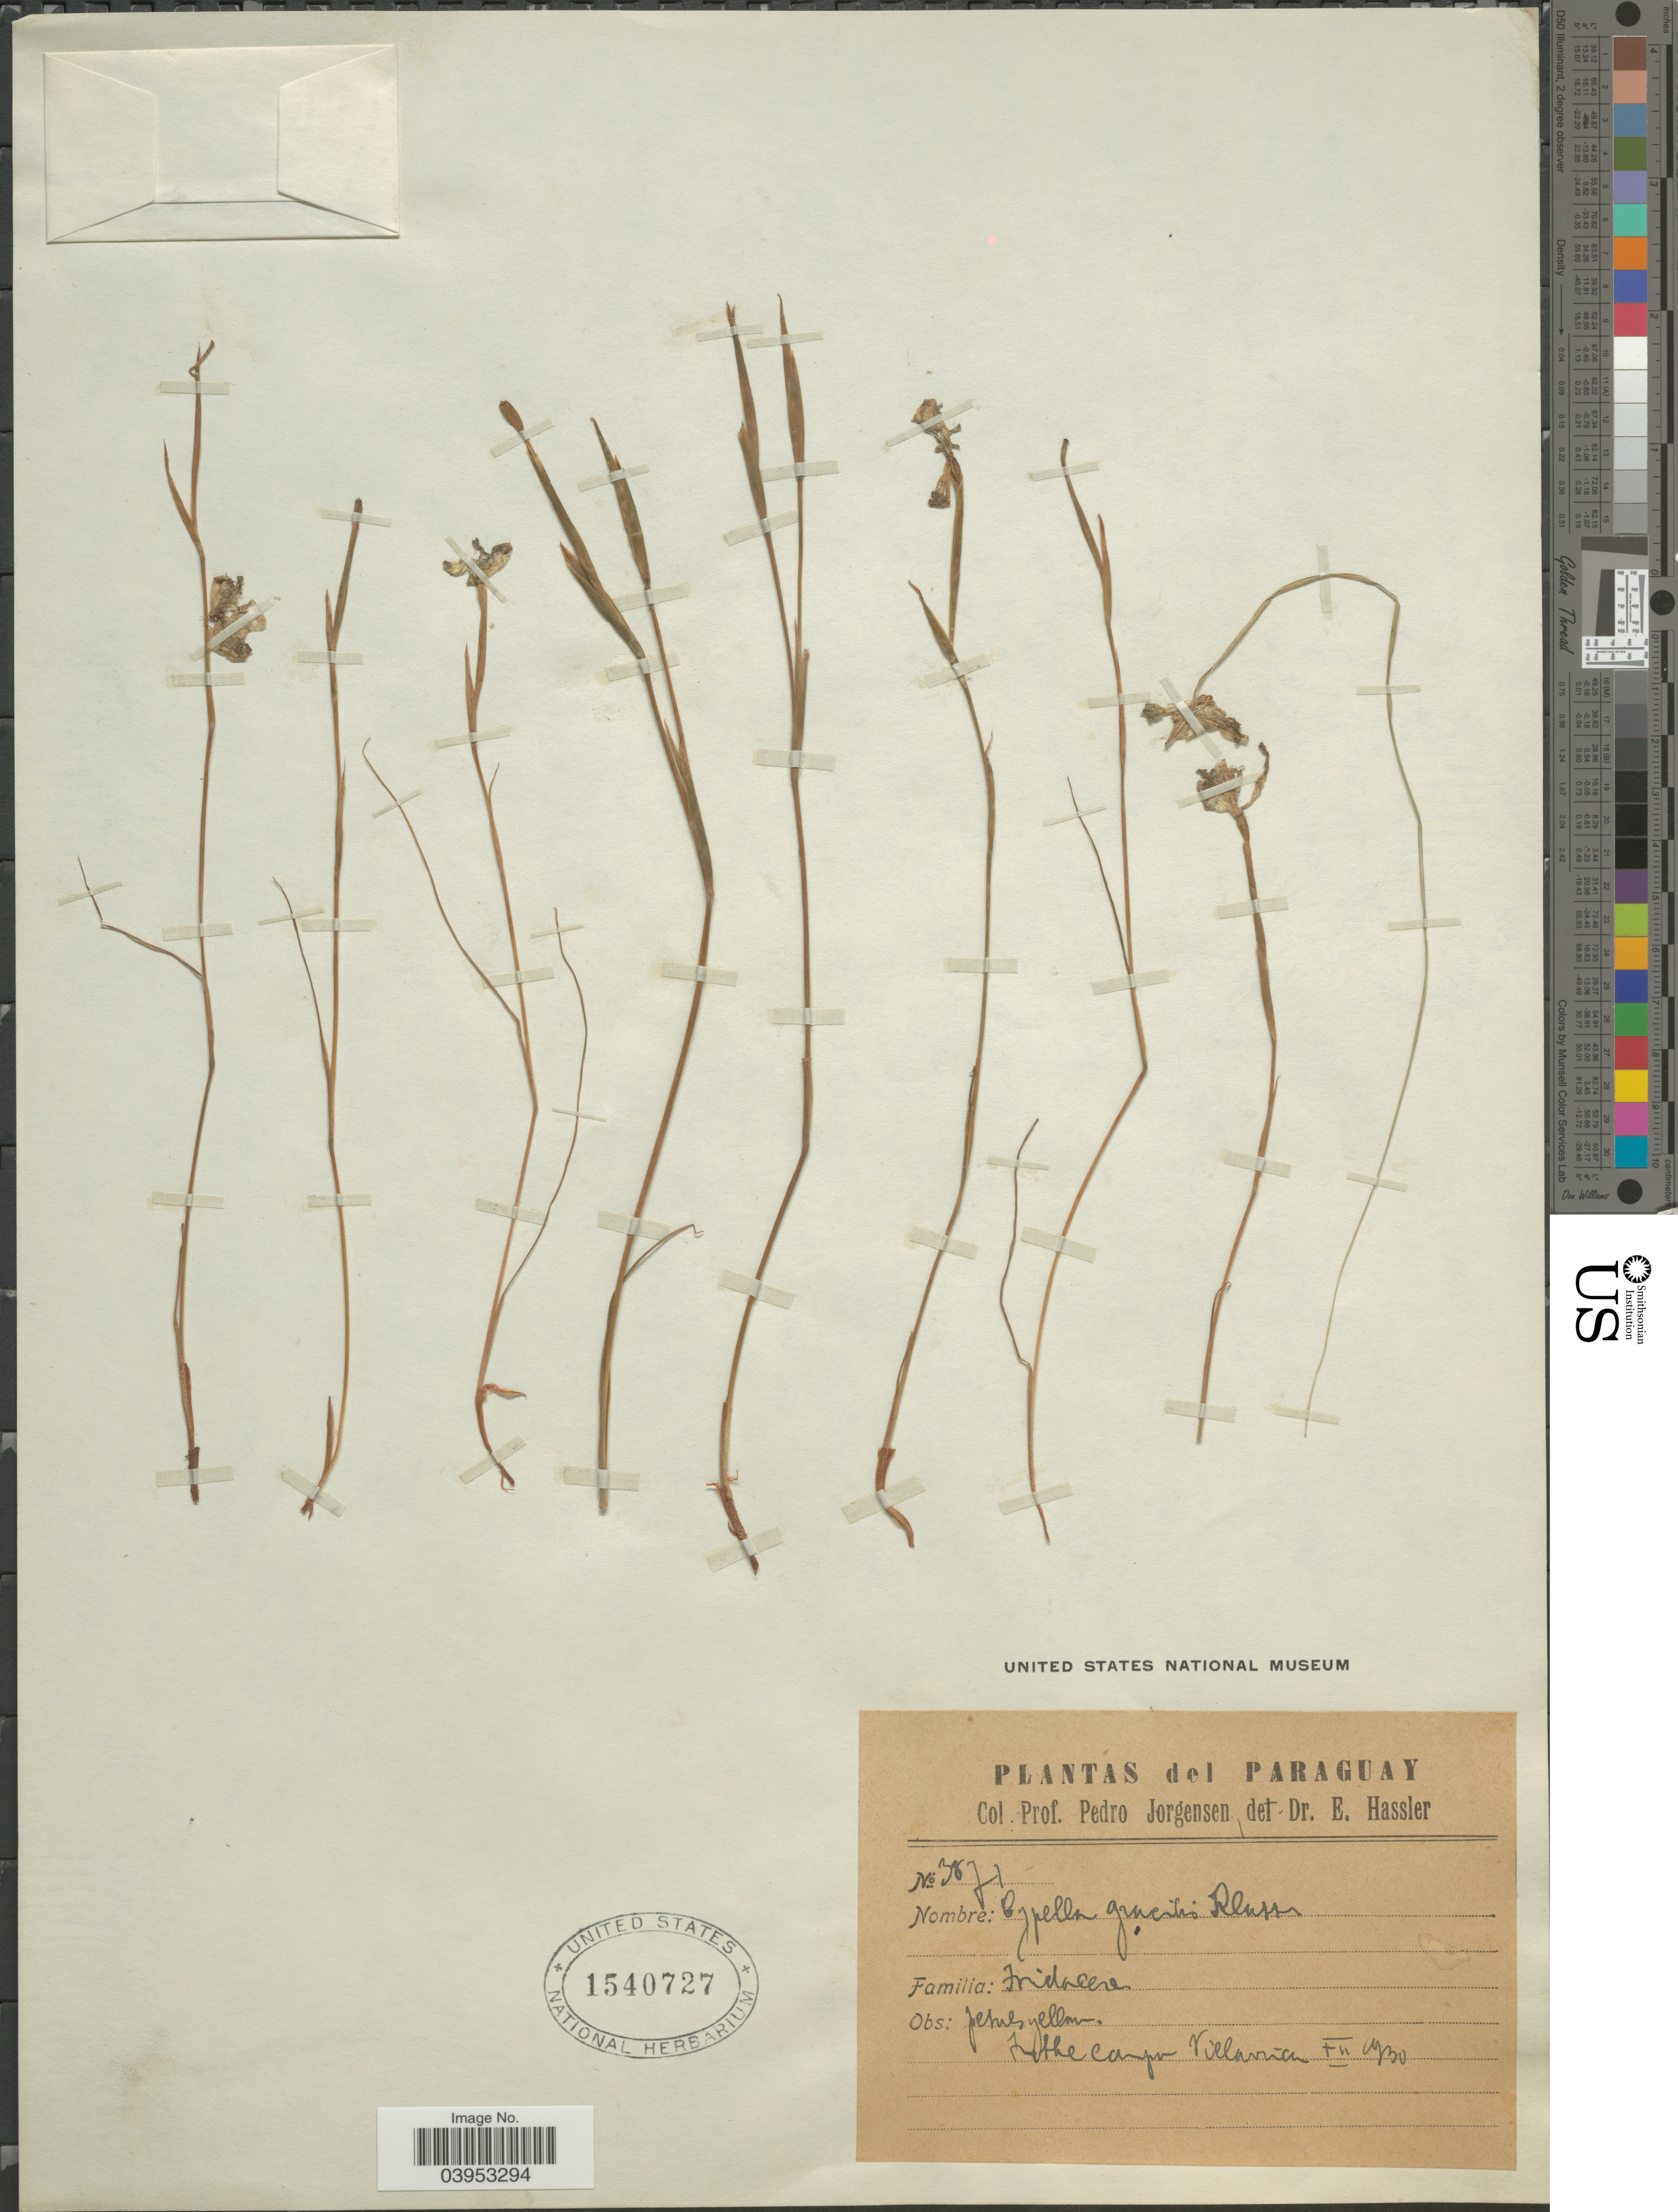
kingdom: Plantae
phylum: Tracheophyta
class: Liliopsida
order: Asparagales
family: Iridaceae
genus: Cypella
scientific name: Cypella gracilis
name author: (Herb.) Klatt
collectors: P. Jörgensen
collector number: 3871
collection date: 1930-12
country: Paraguay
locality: In the canyon Villarrica.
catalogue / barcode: US 1540727